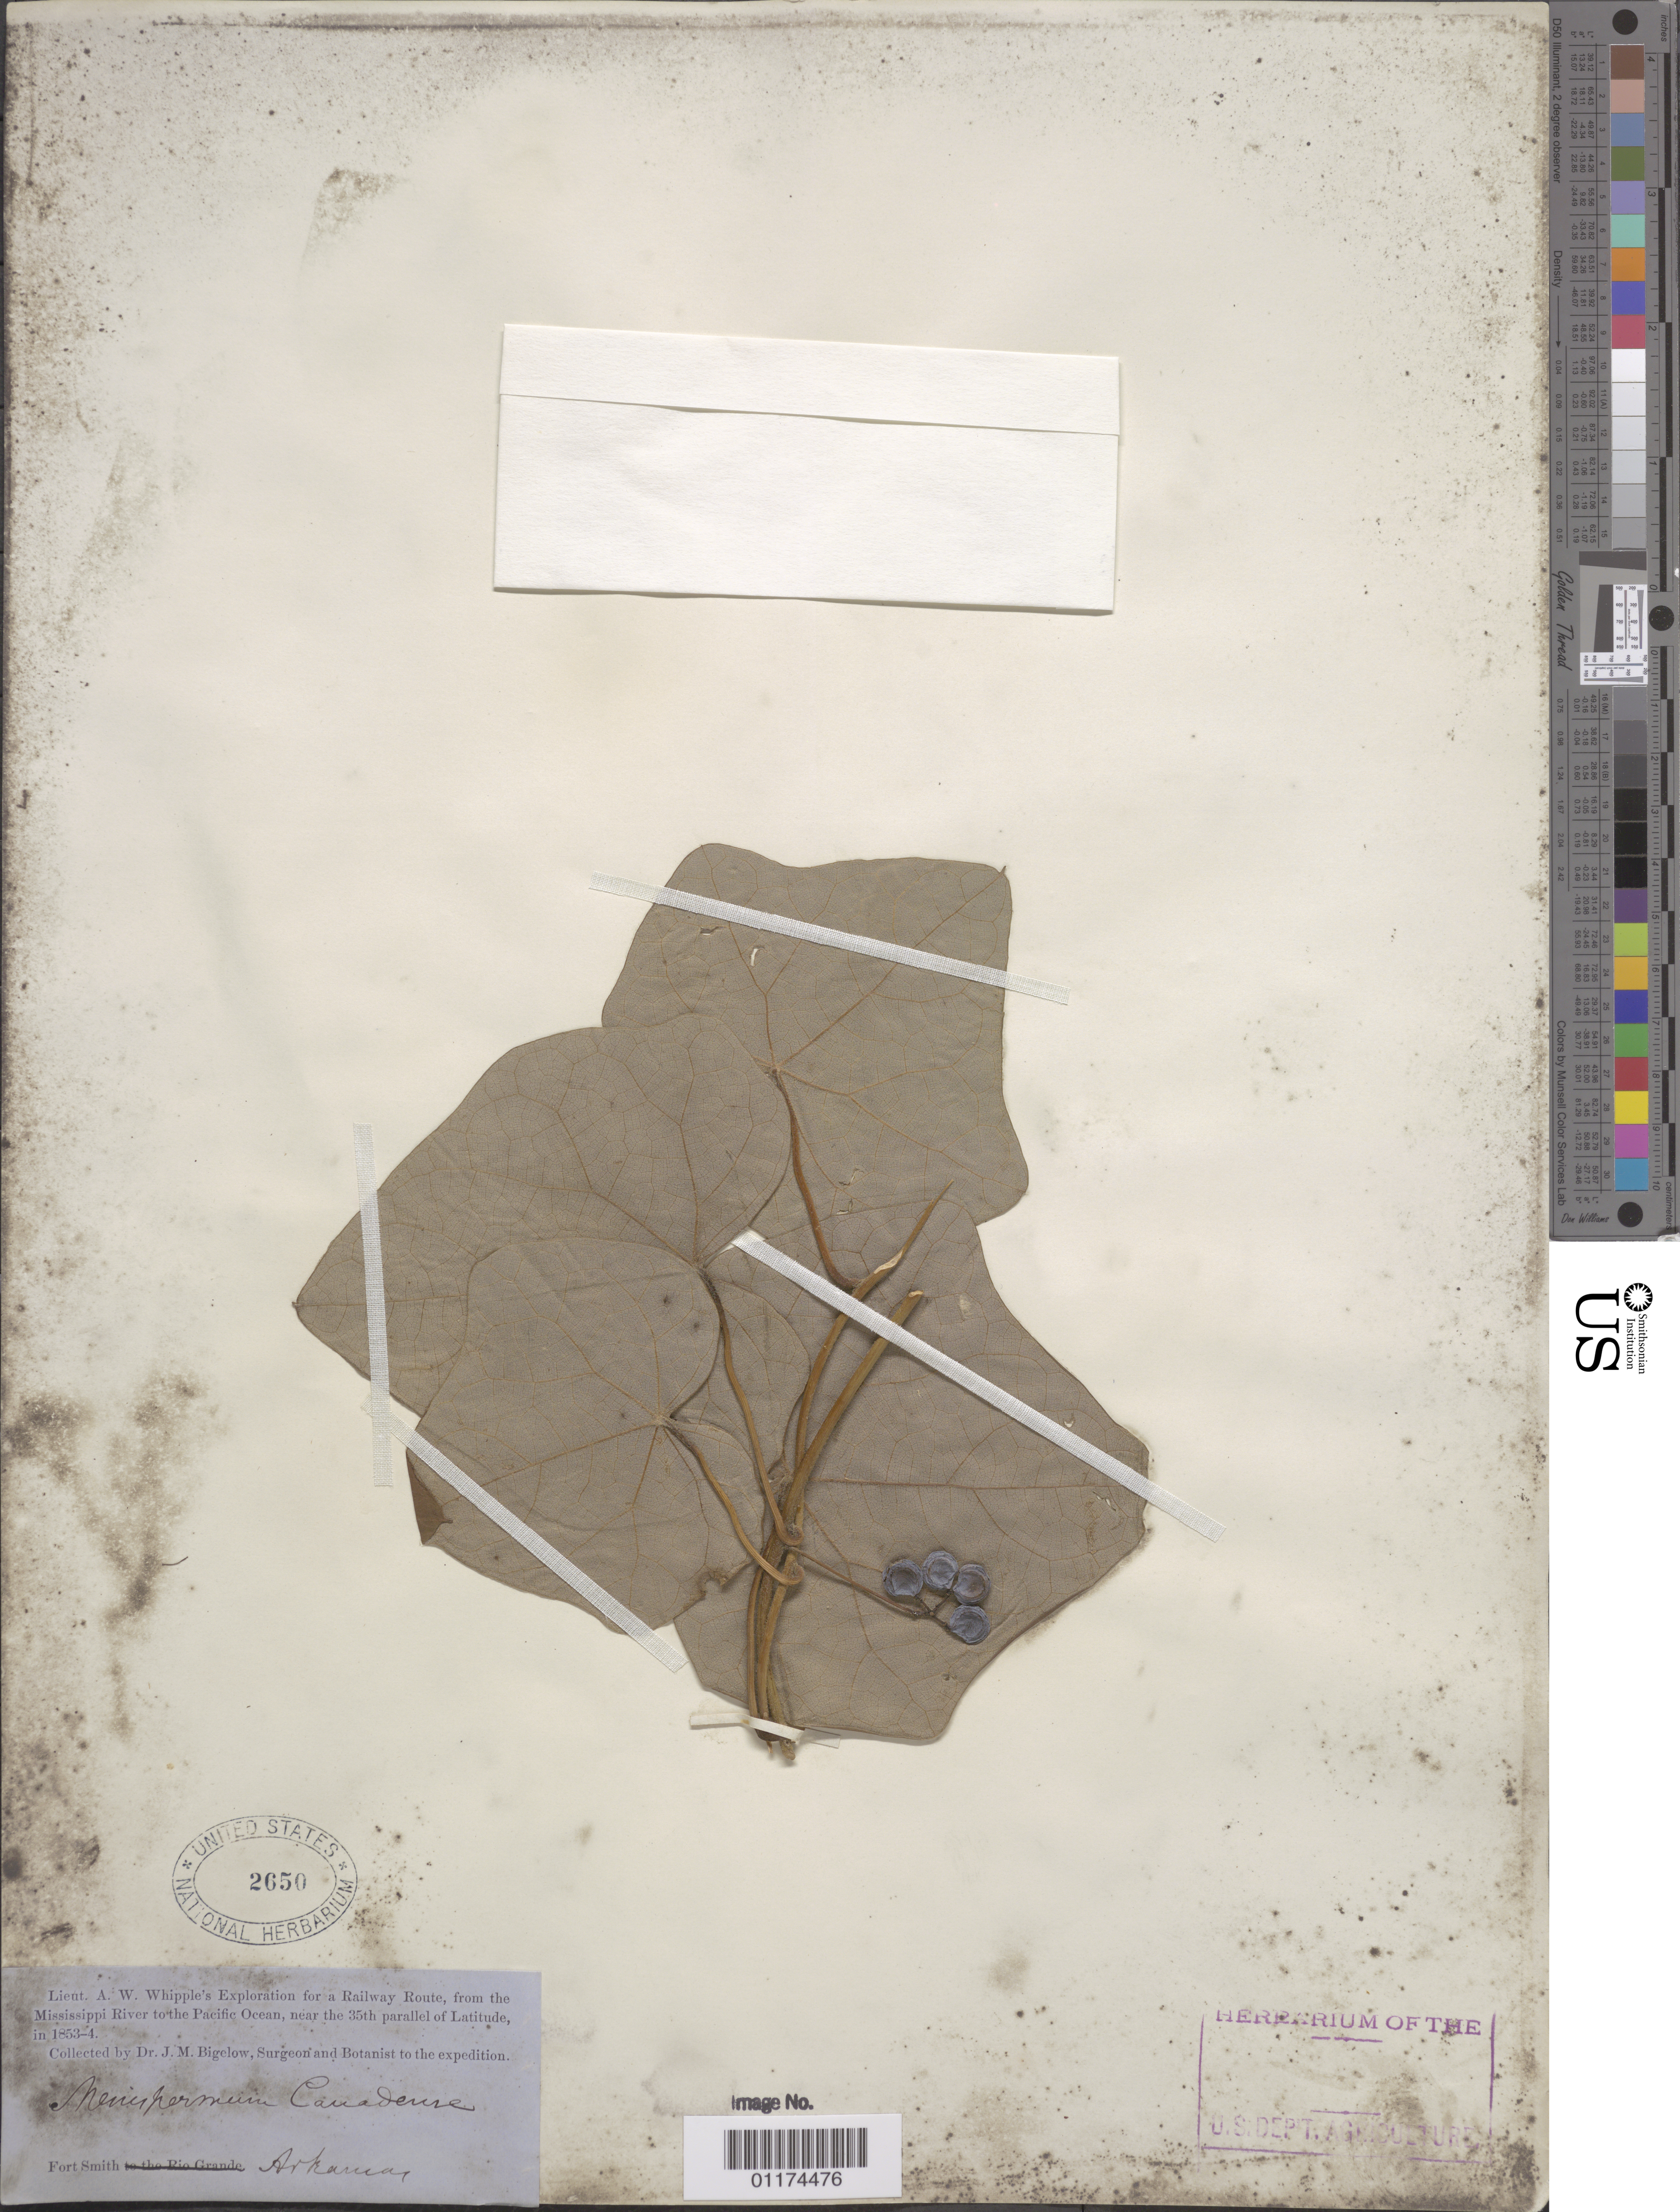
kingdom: Plantae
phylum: Tracheophyta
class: Magnoliopsida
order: Ranunculales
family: Menispermaceae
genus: Menispermum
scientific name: Menispermum canadense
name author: L.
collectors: J. M. Bigelow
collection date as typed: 1853 to -- --- 1854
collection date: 1853/1854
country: United States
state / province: Arkansas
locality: Fort Smith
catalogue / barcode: US 2650